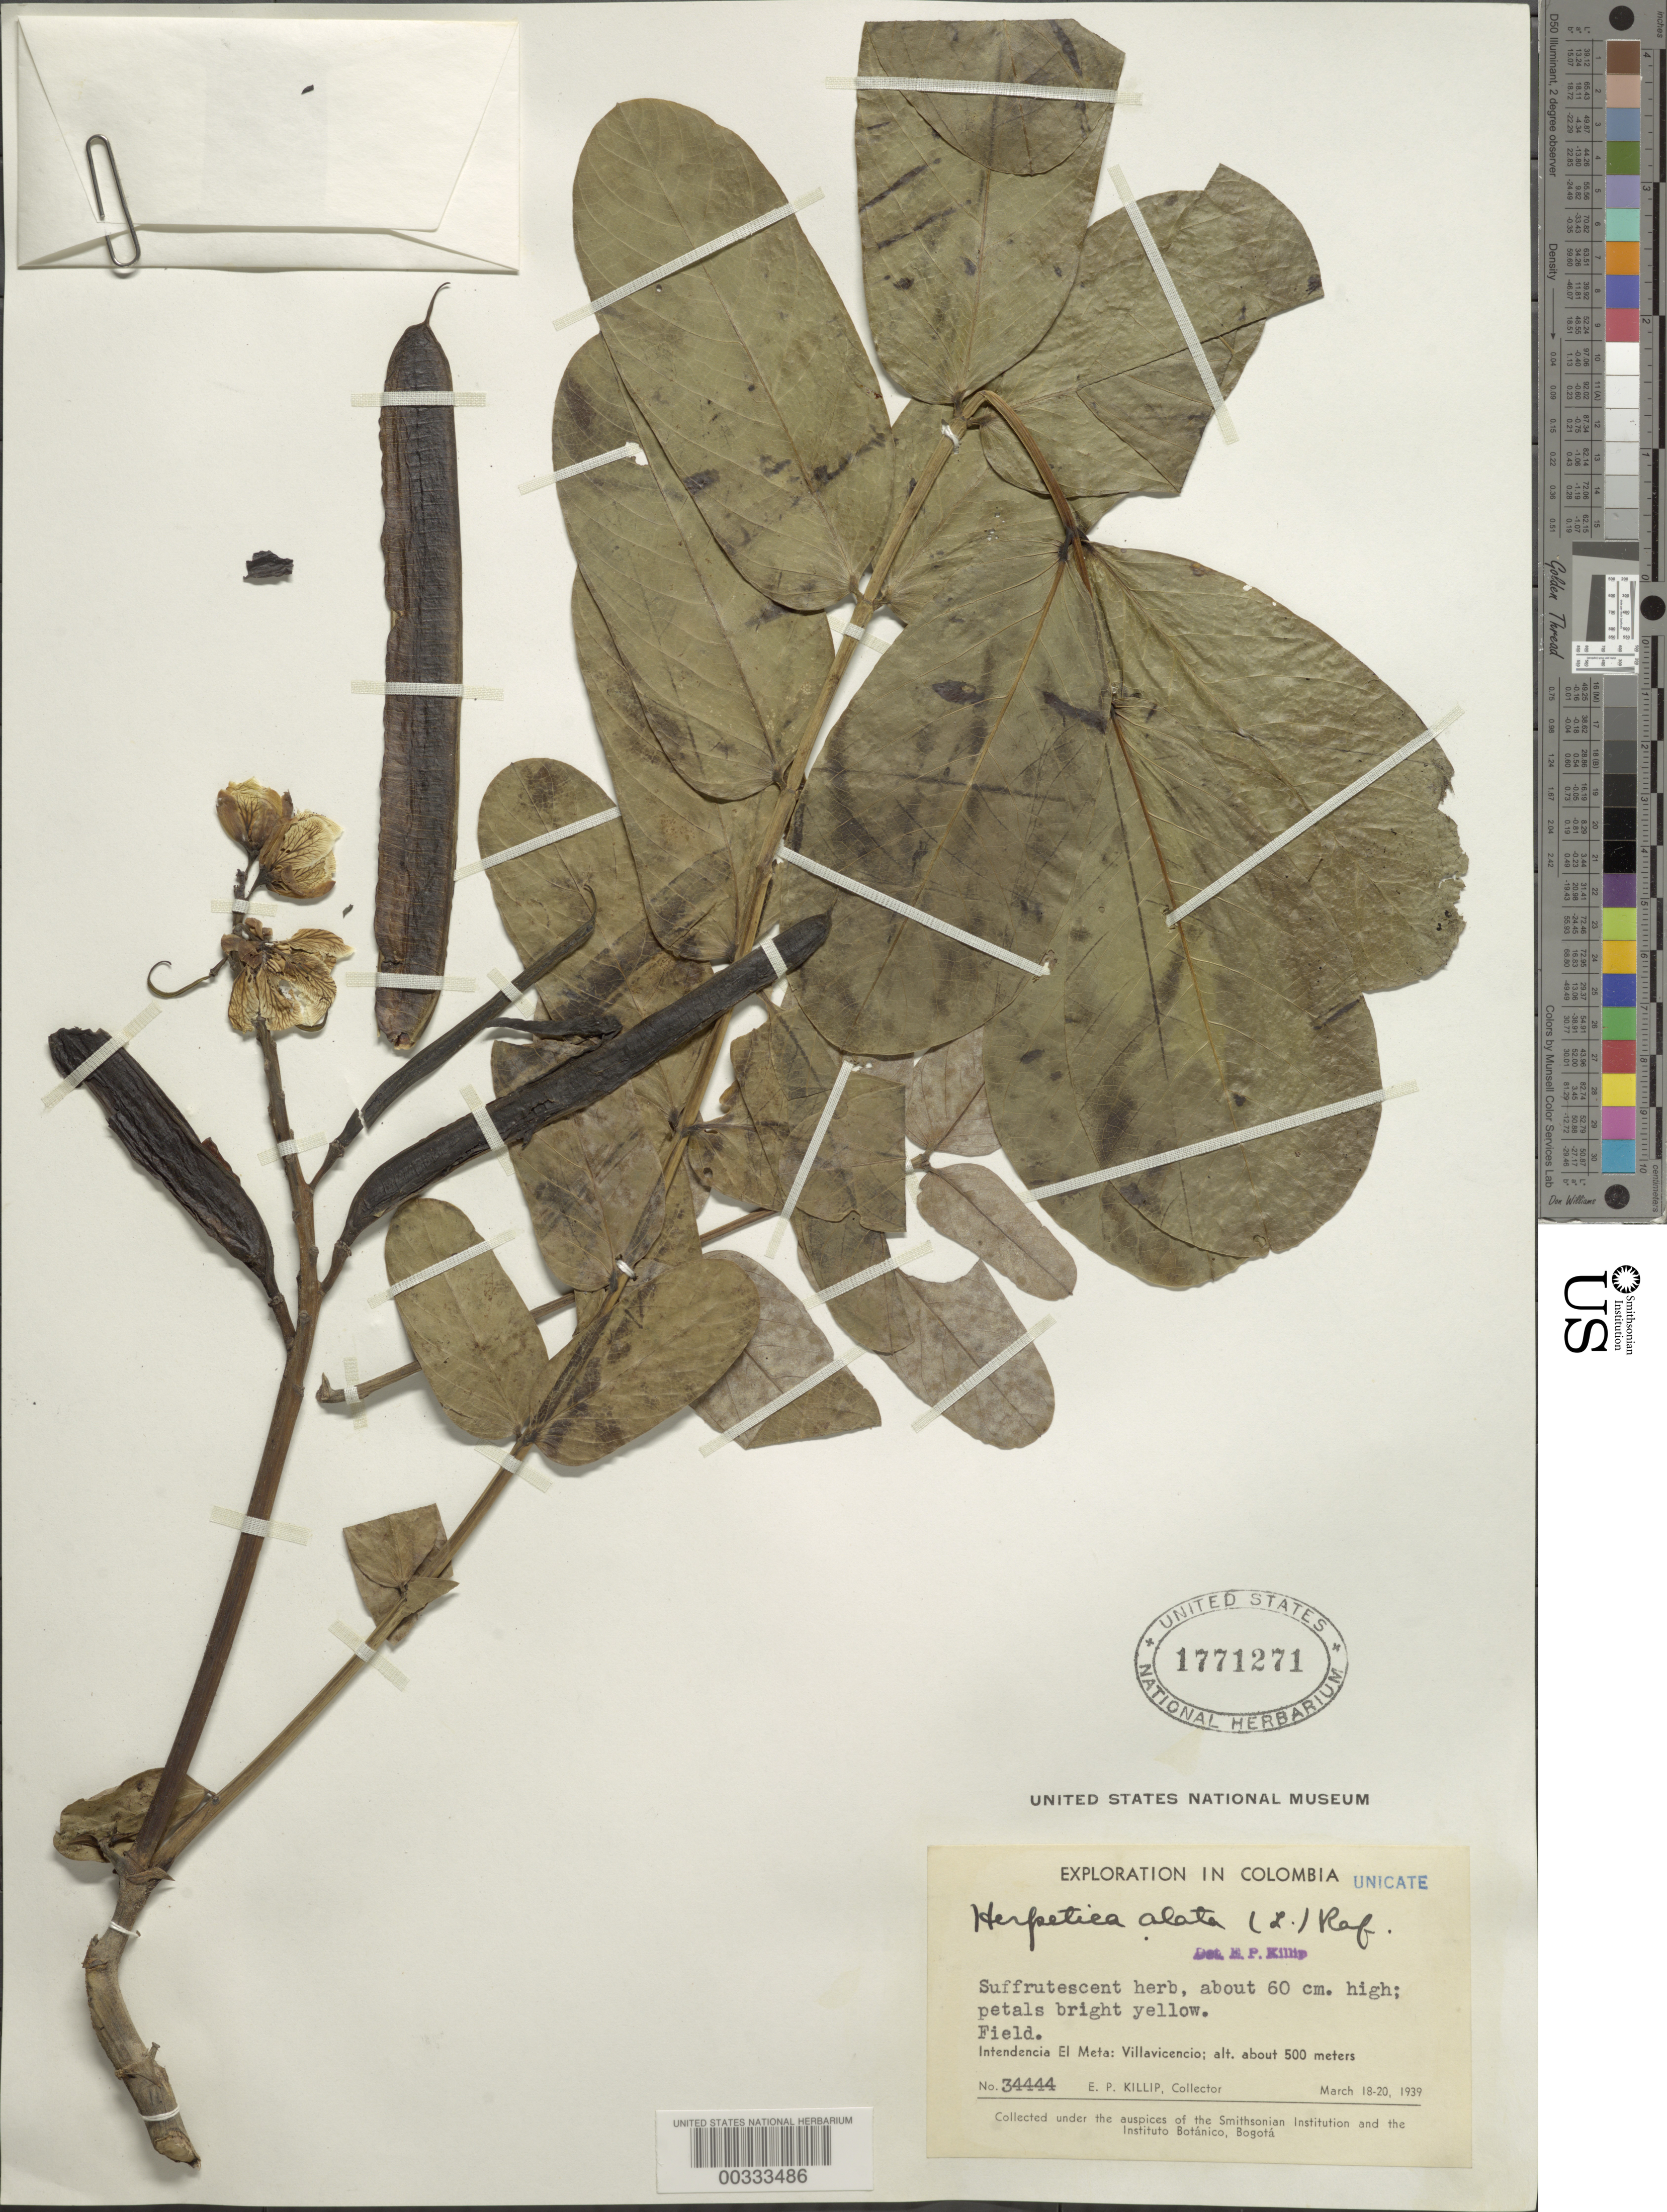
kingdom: Plantae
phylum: Tracheophyta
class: Magnoliopsida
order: Fabales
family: Fabaceae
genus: Senna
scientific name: Senna alata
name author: (L.) Roxb.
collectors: E. P. Killip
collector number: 34444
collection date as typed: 18 Mar 1939 to 20 Mar 1939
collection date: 1939-03-18/1939-03-20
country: Colombia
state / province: Meta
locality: Villa Vicencia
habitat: Field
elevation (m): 500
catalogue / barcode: US 1771271